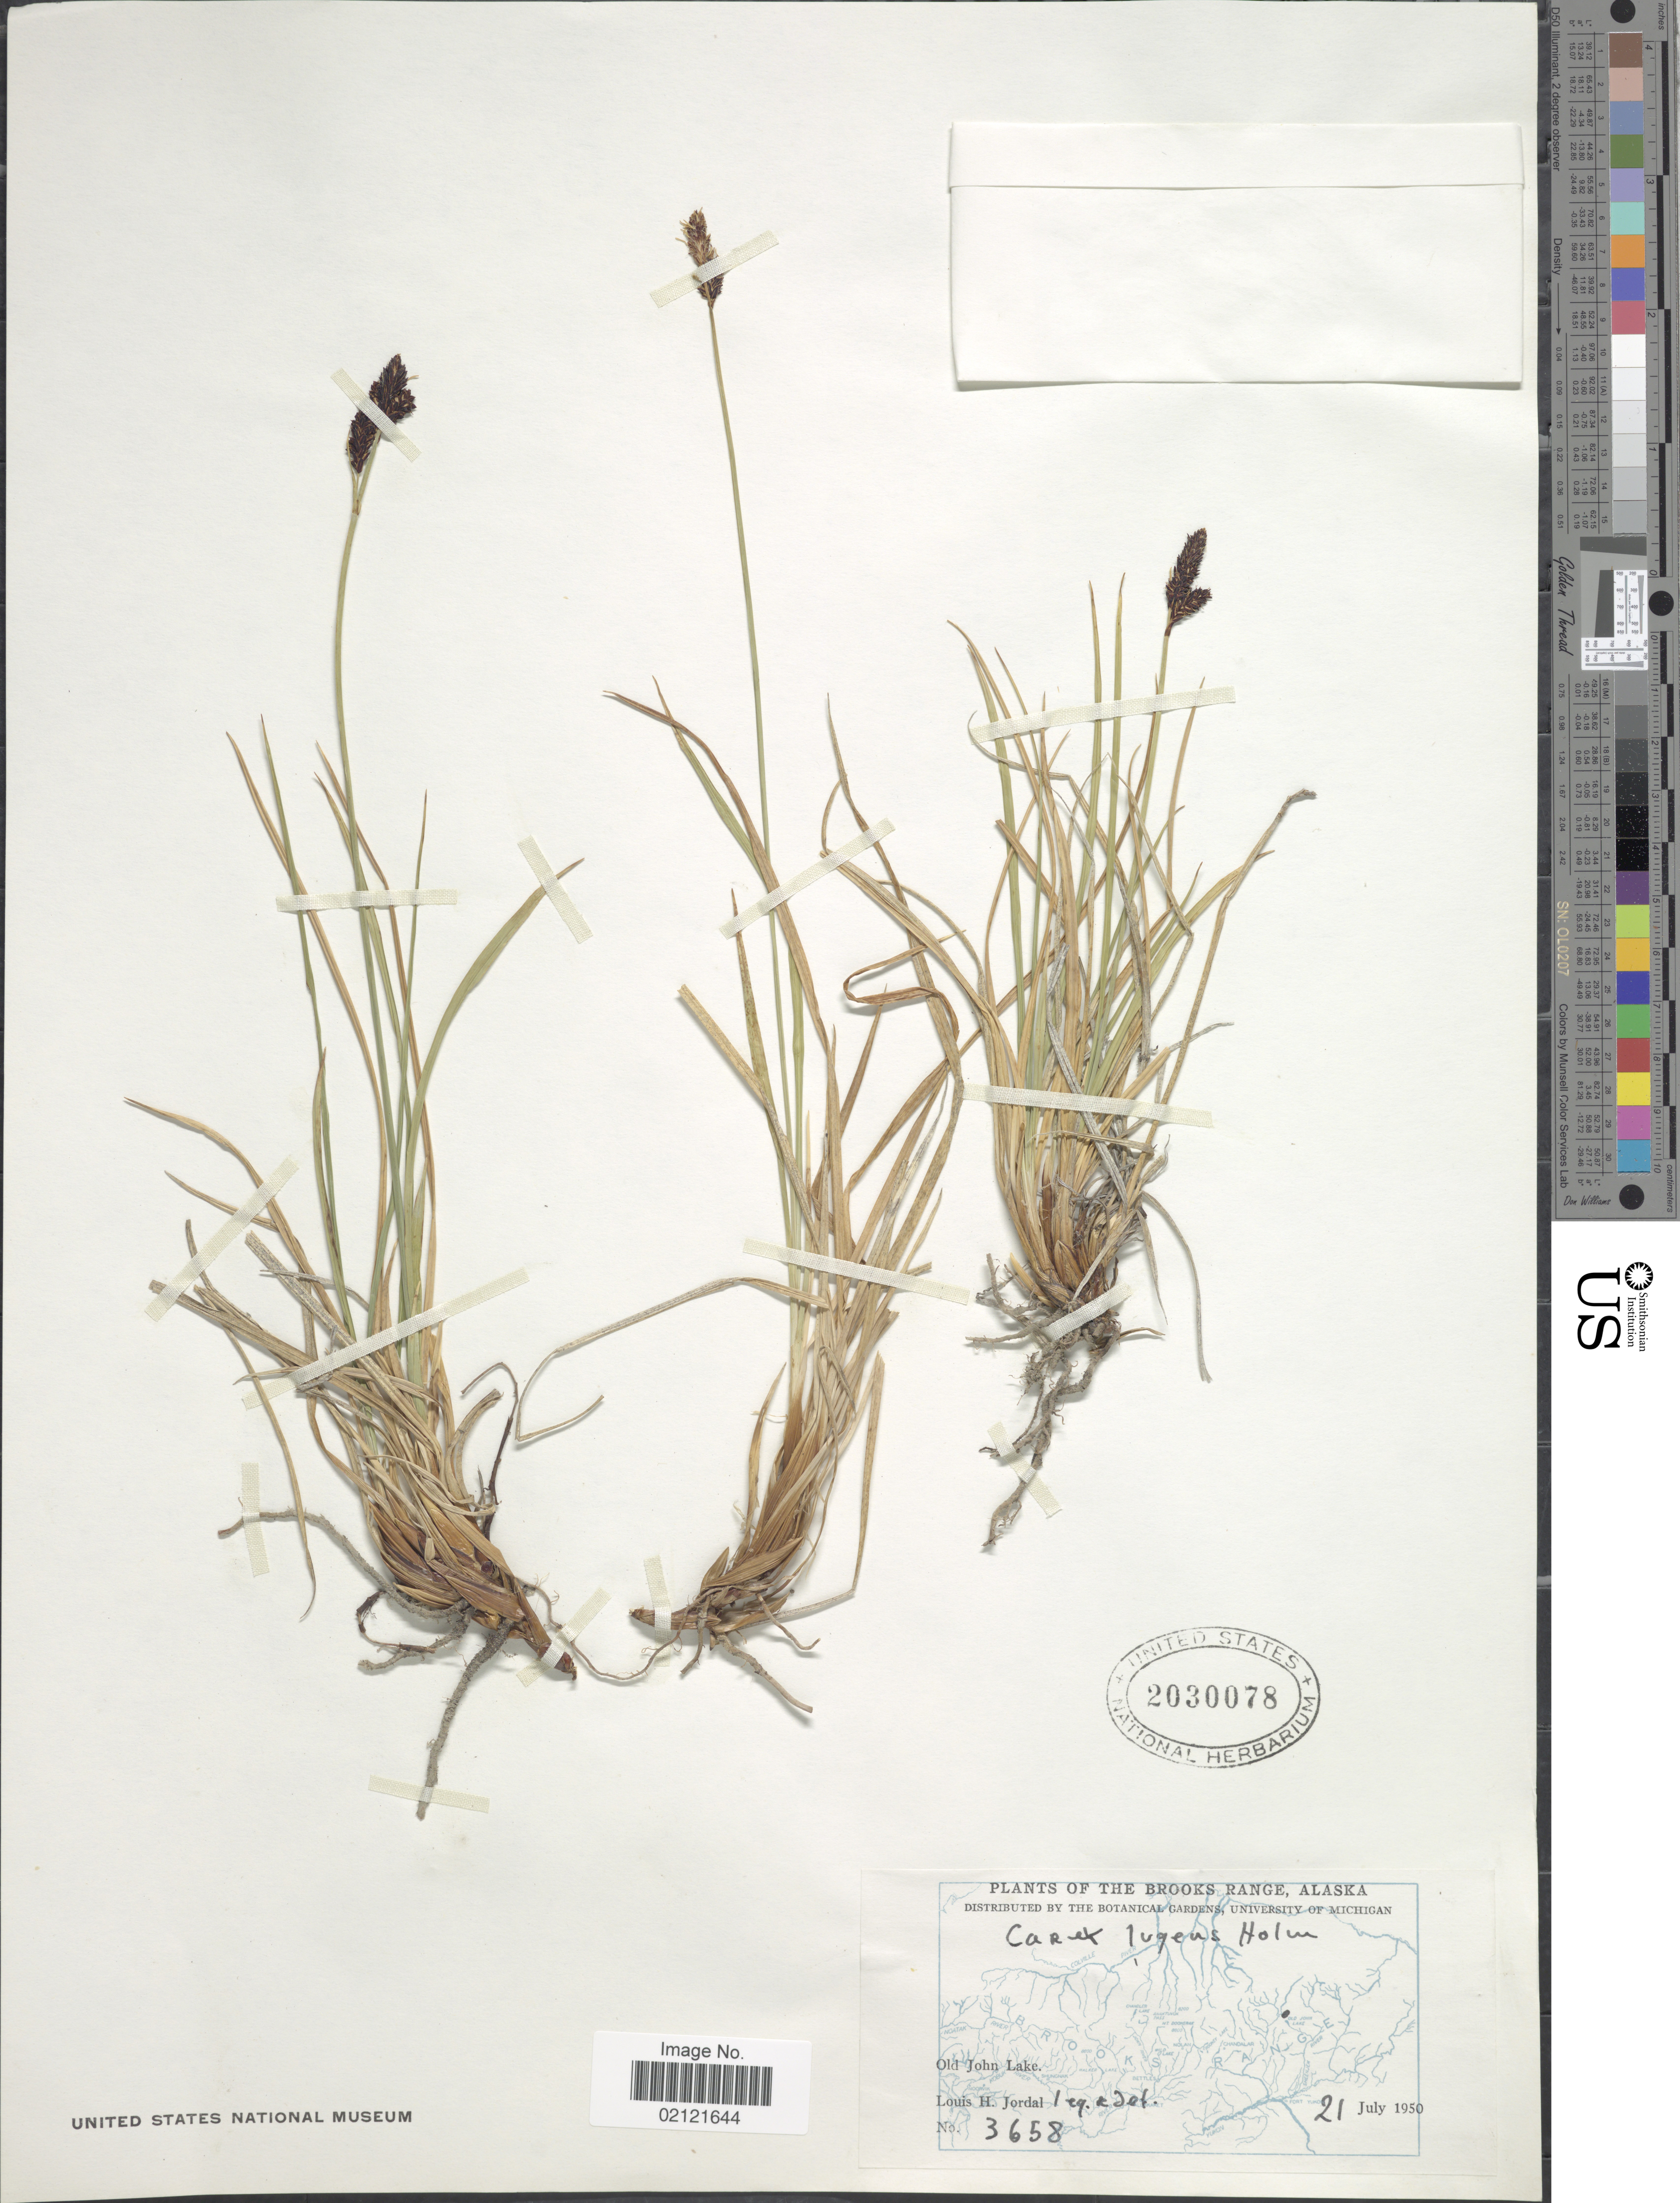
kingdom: Plantae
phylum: Tracheophyta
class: Liliopsida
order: Poales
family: Cyperaceae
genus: Carex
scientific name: Carex bigelowii subsp. lugens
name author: (Holm) T.V. Egorova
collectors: L. Jordal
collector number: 3658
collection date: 1950-07-21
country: United States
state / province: Alaska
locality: The Brooks Range, Old John Lake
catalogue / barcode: US 2030078